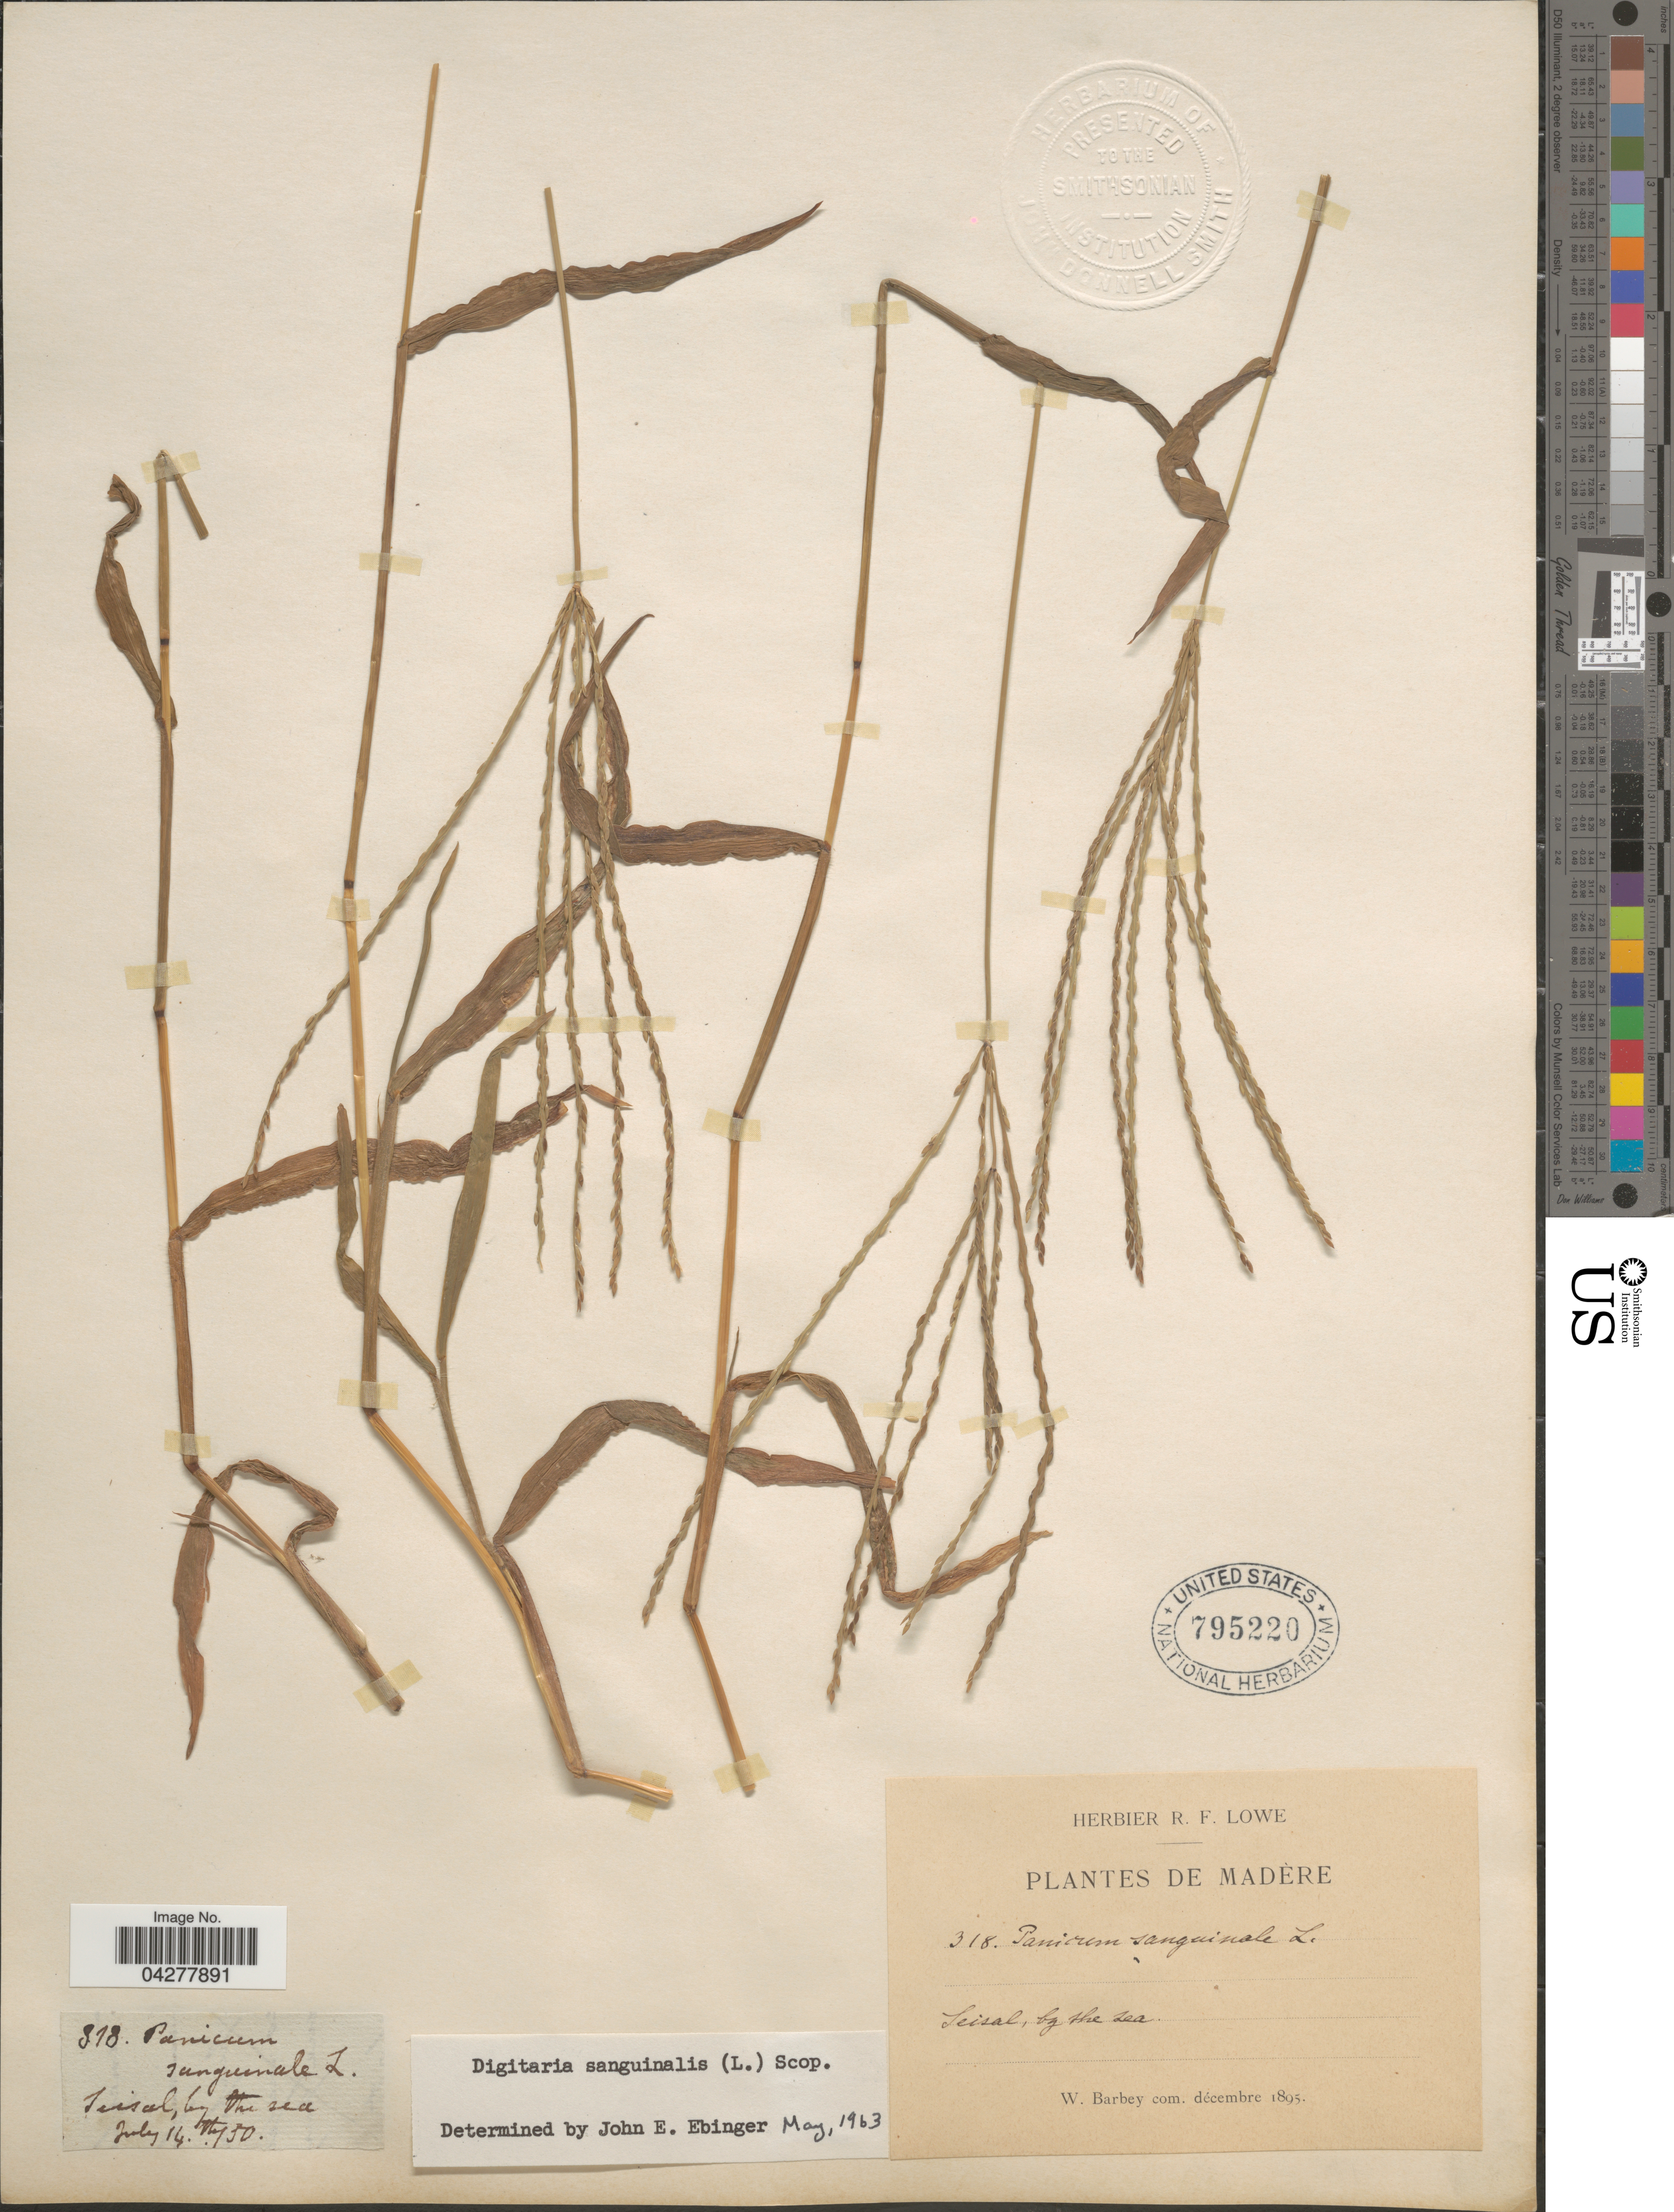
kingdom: Plantae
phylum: Tracheophyta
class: Liliopsida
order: Poales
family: Poaceae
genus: Digitaria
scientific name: Digitaria sanguinalis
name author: (L.) Scop.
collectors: ex herb. R. F. Lowe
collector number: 318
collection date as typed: Transcribed d/m/y: 14/7/50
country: Portugal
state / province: Madeira (Aut. Reg.)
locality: Madère. Seisal, by the sea.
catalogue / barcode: US 795220